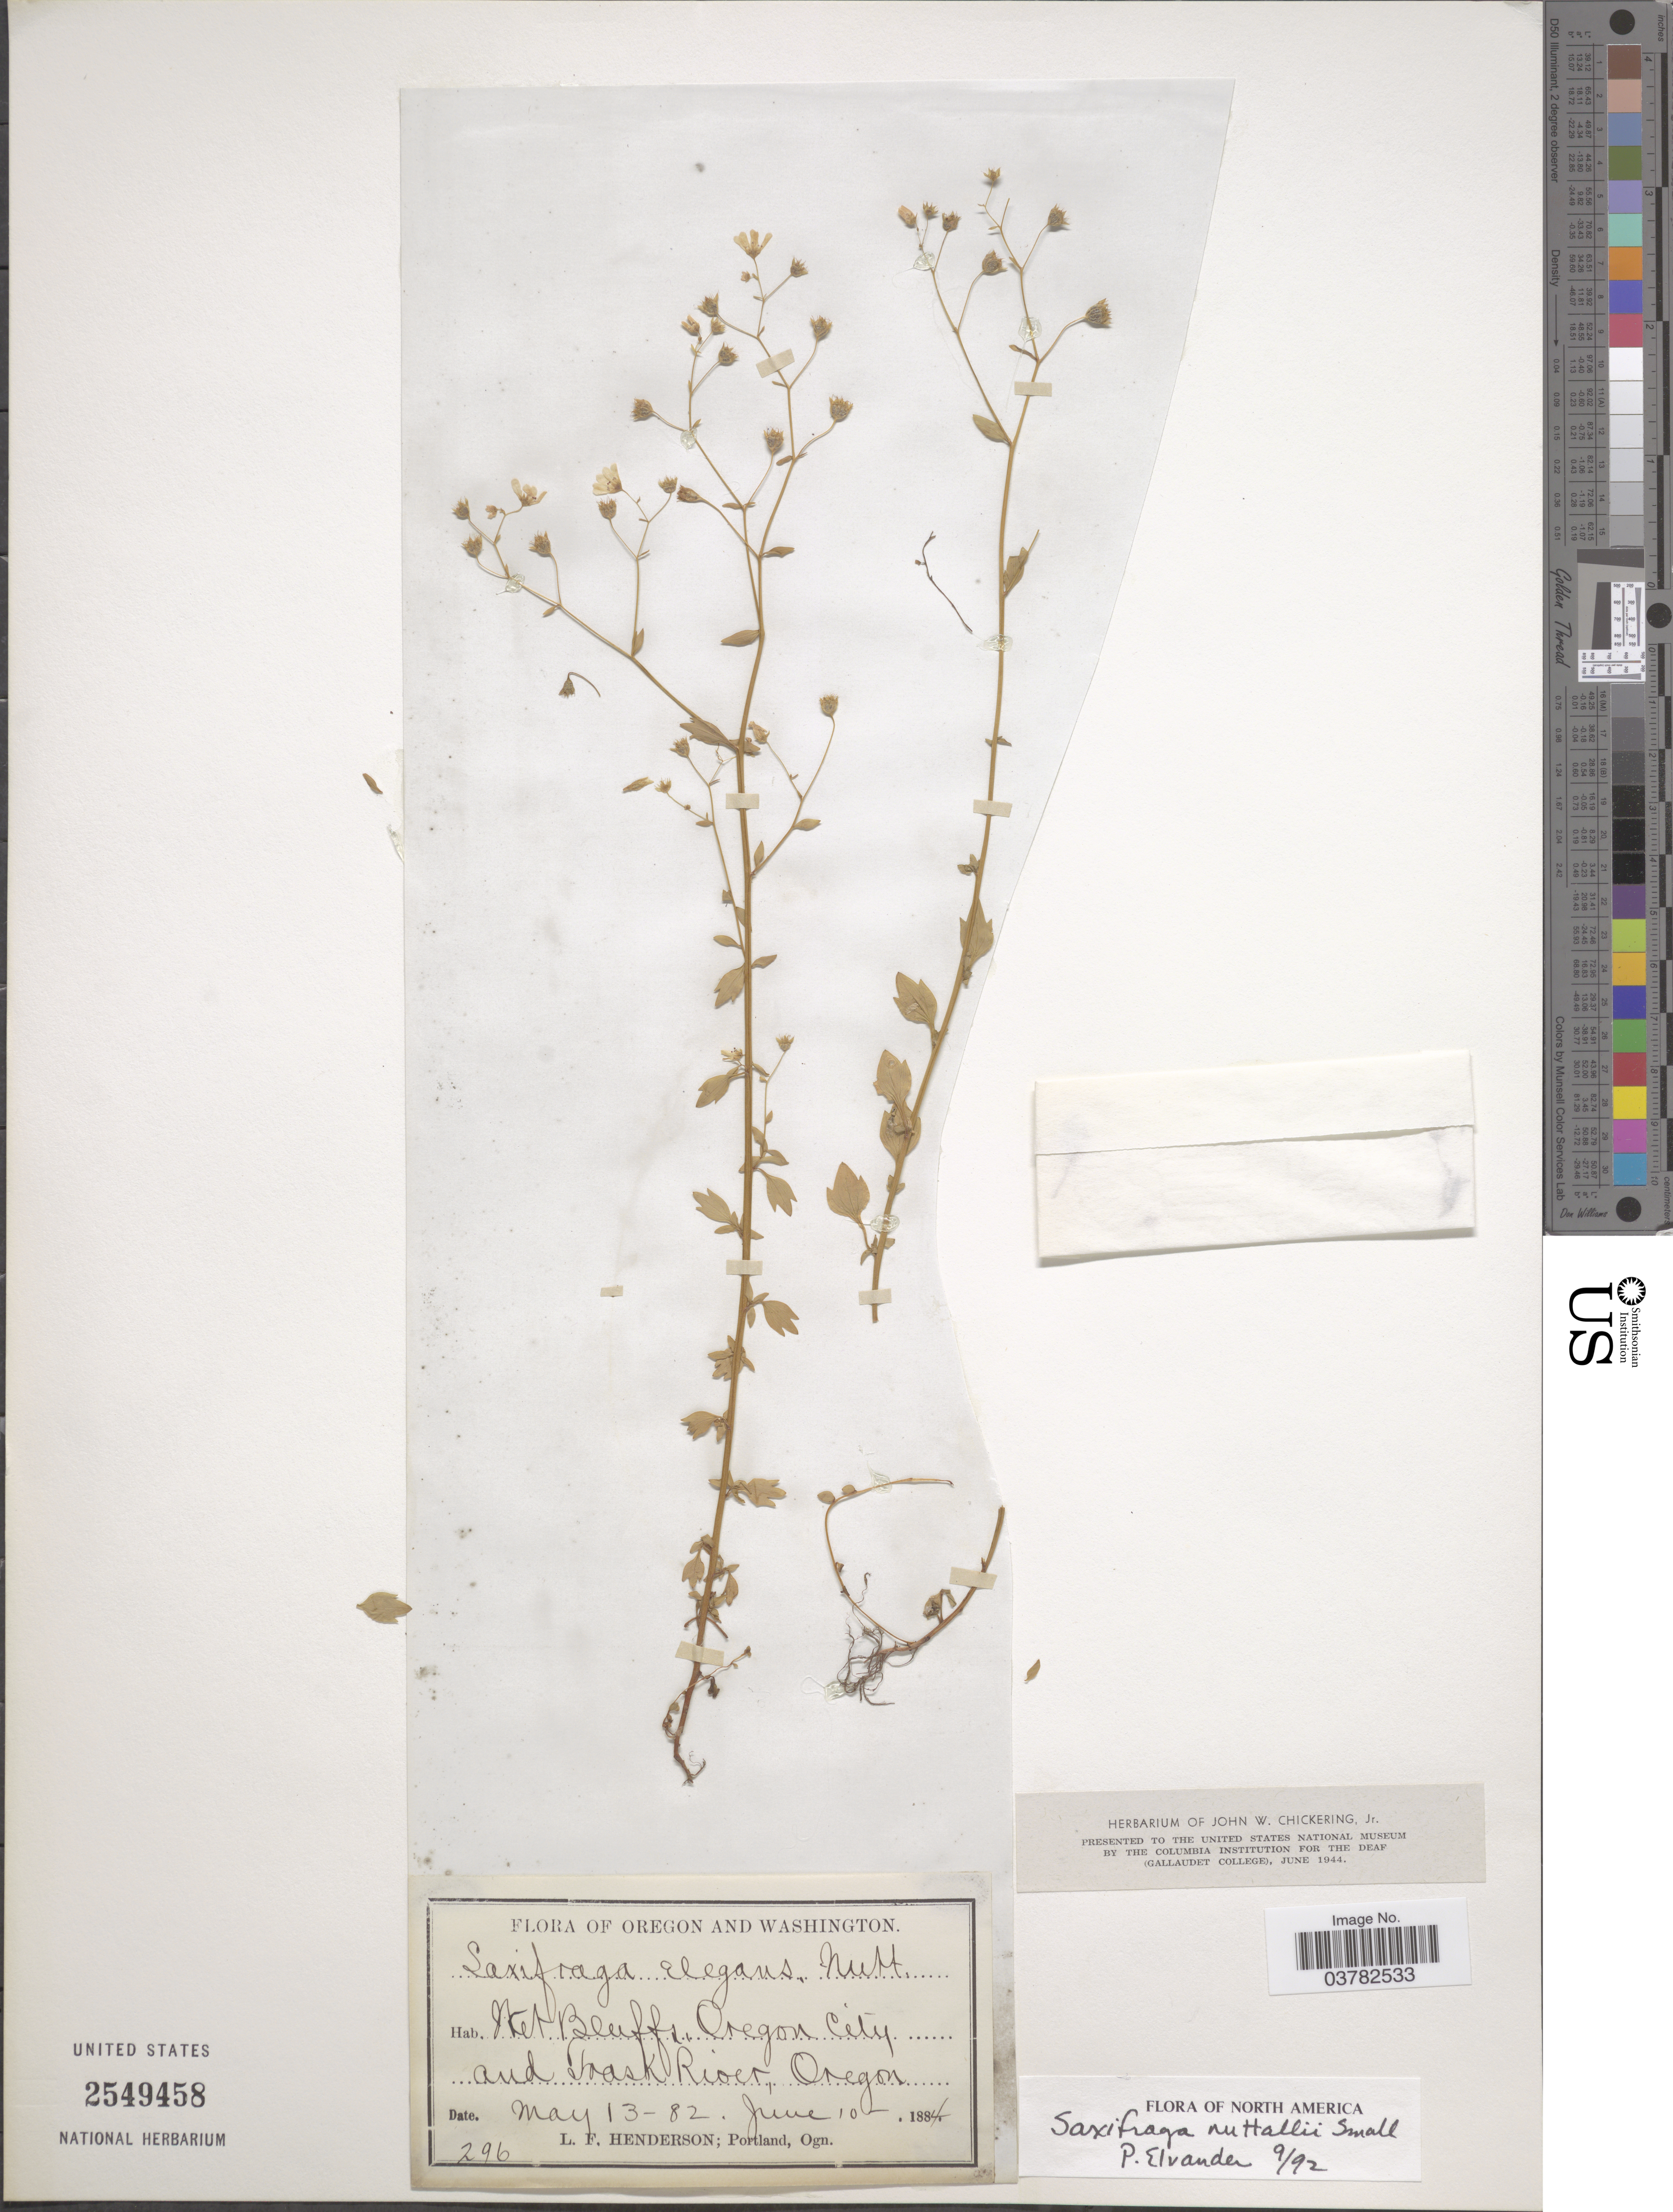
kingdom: Plantae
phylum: Tracheophyta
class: Magnoliopsida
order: Saxifragales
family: Saxifragaceae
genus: Saxifraga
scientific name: Saxifraga nuttallii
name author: Small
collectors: L. Henderson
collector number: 296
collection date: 1882-05-13/1884-06-10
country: United States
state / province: Oregon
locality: Oregon City and Trask River.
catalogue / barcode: US 2549458